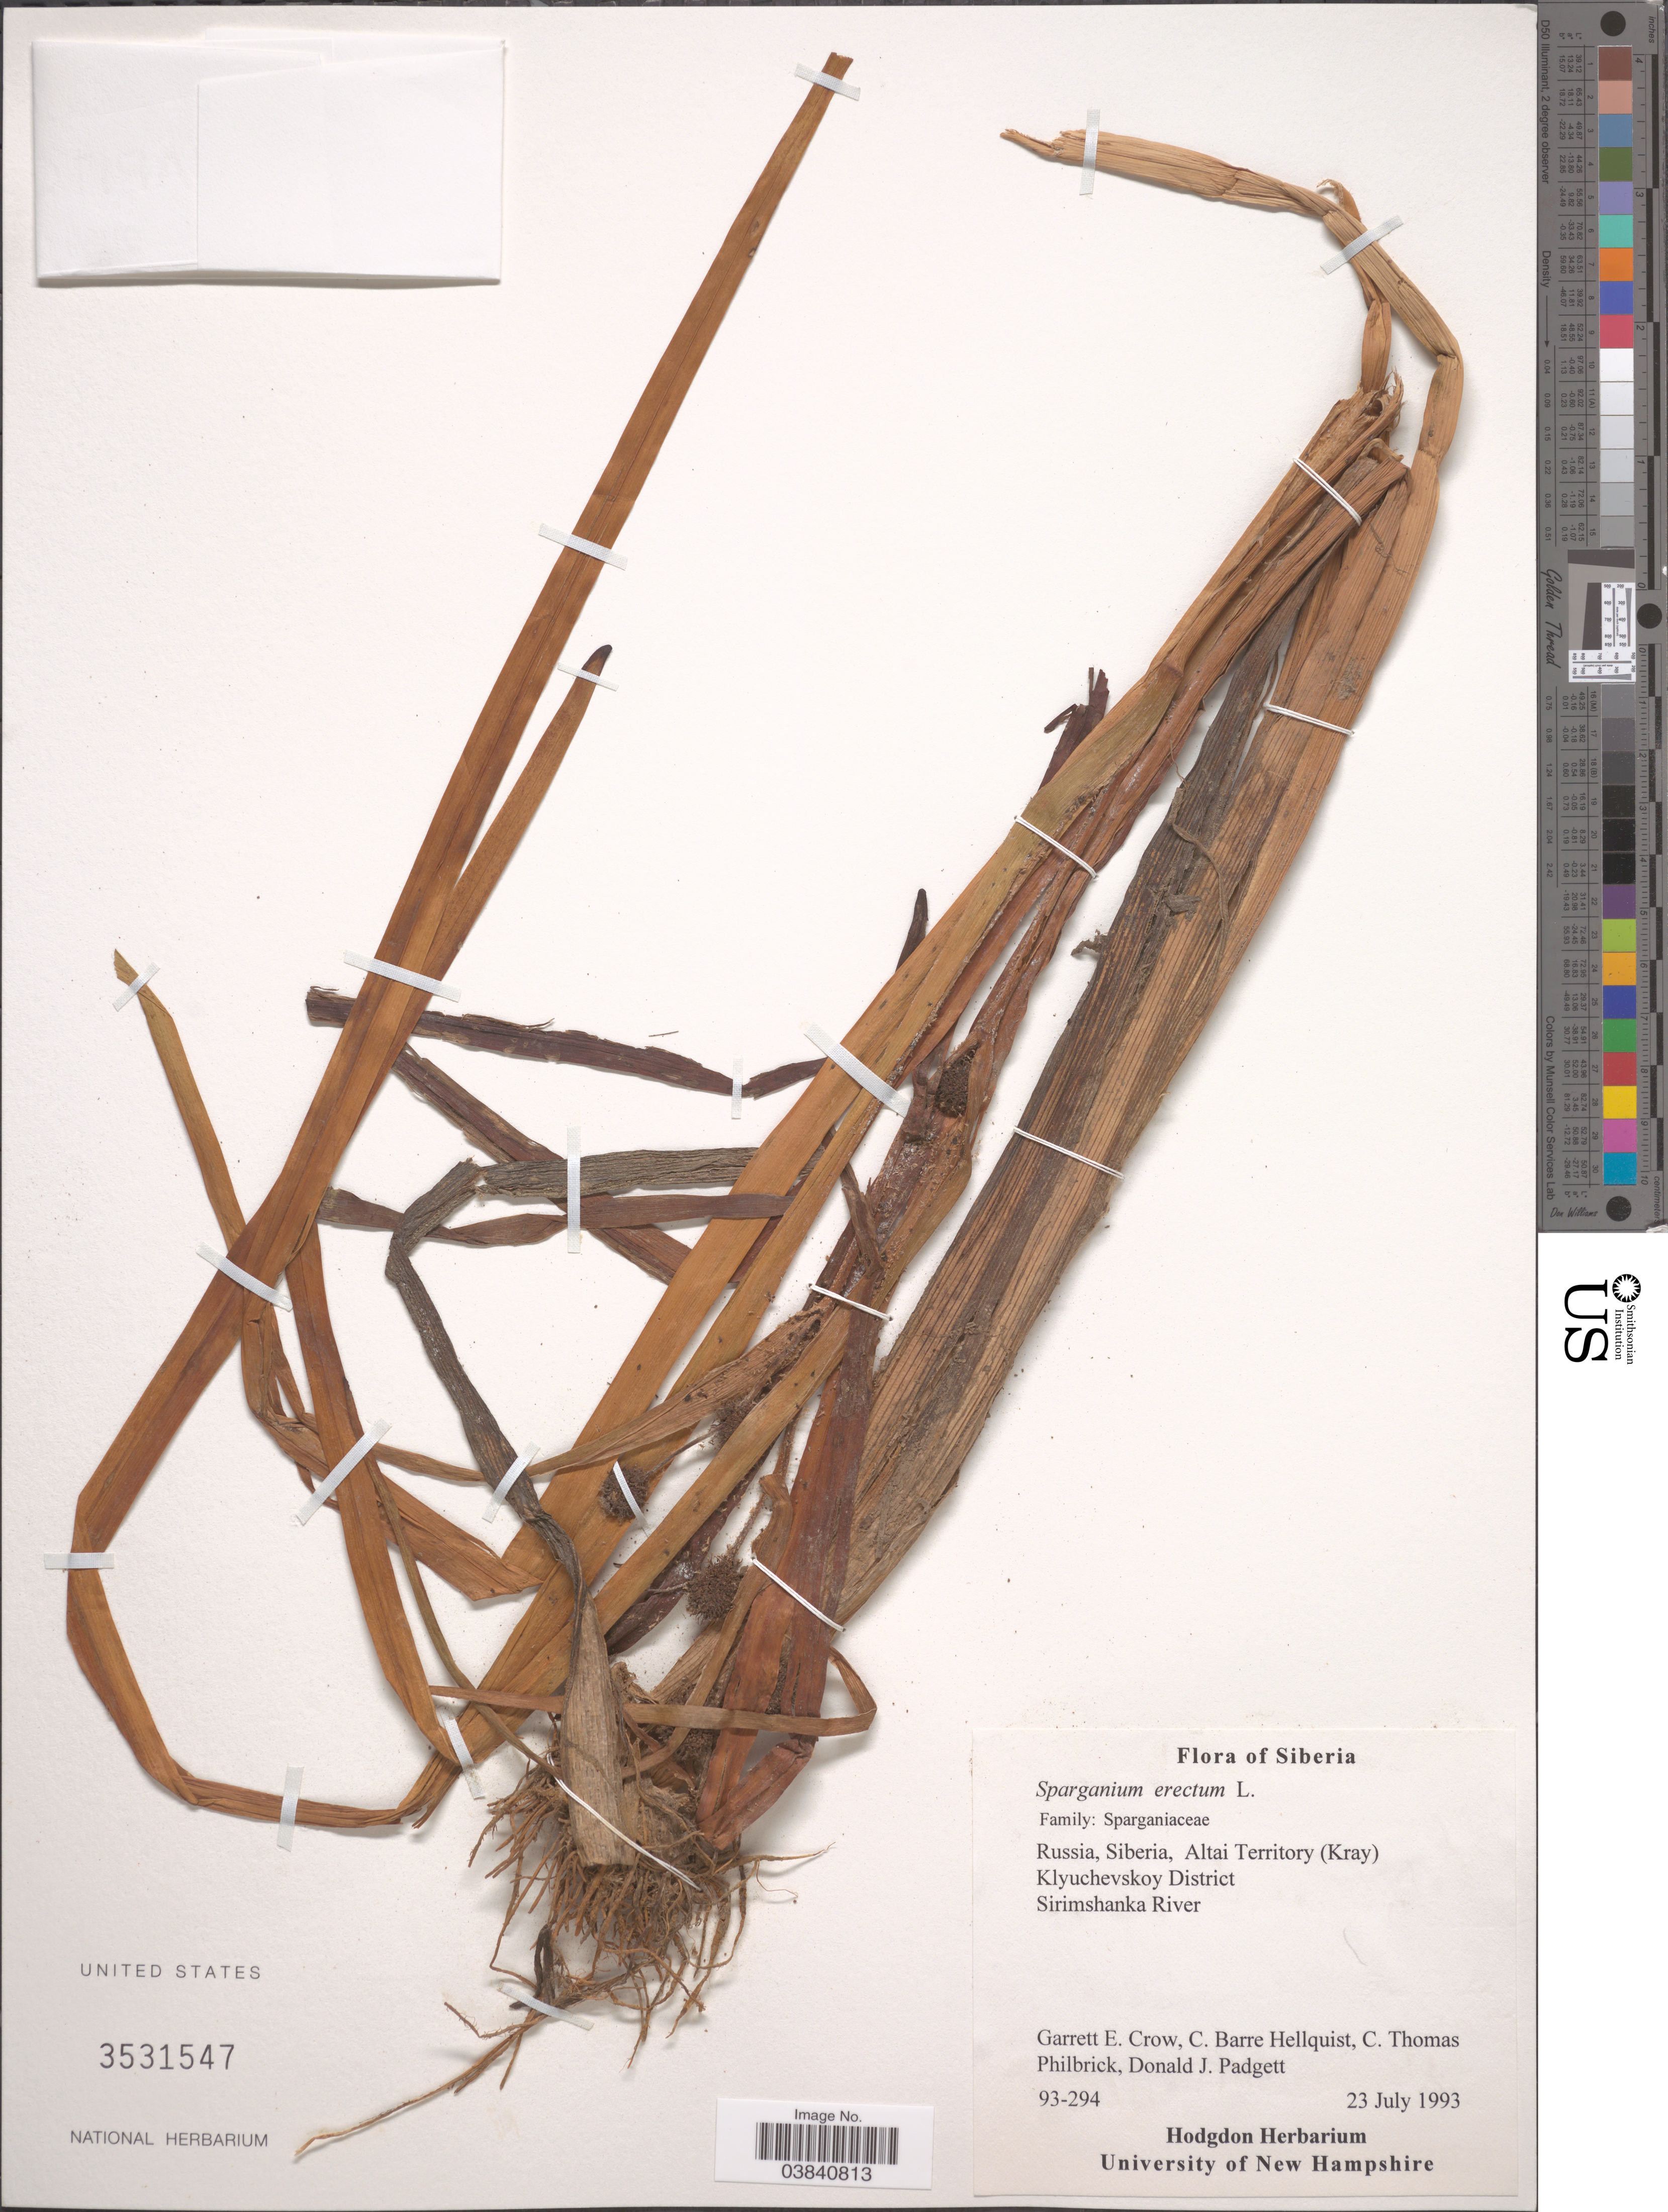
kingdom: Plantae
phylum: Tracheophyta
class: Liliopsida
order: Poales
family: Typhaceae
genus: Sparganium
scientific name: Sparganium erectum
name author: L.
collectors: G. E. Crow, C. Hellquist, C. Philbrick & D. Padgett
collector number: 93-294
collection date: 1993-07-23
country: Russian Federation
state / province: Altai Republic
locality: Siberia. Russia, Siberia, Altai Territory (Kray). Klyuchevskoy District. Sirimshanka River.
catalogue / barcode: US 3531547